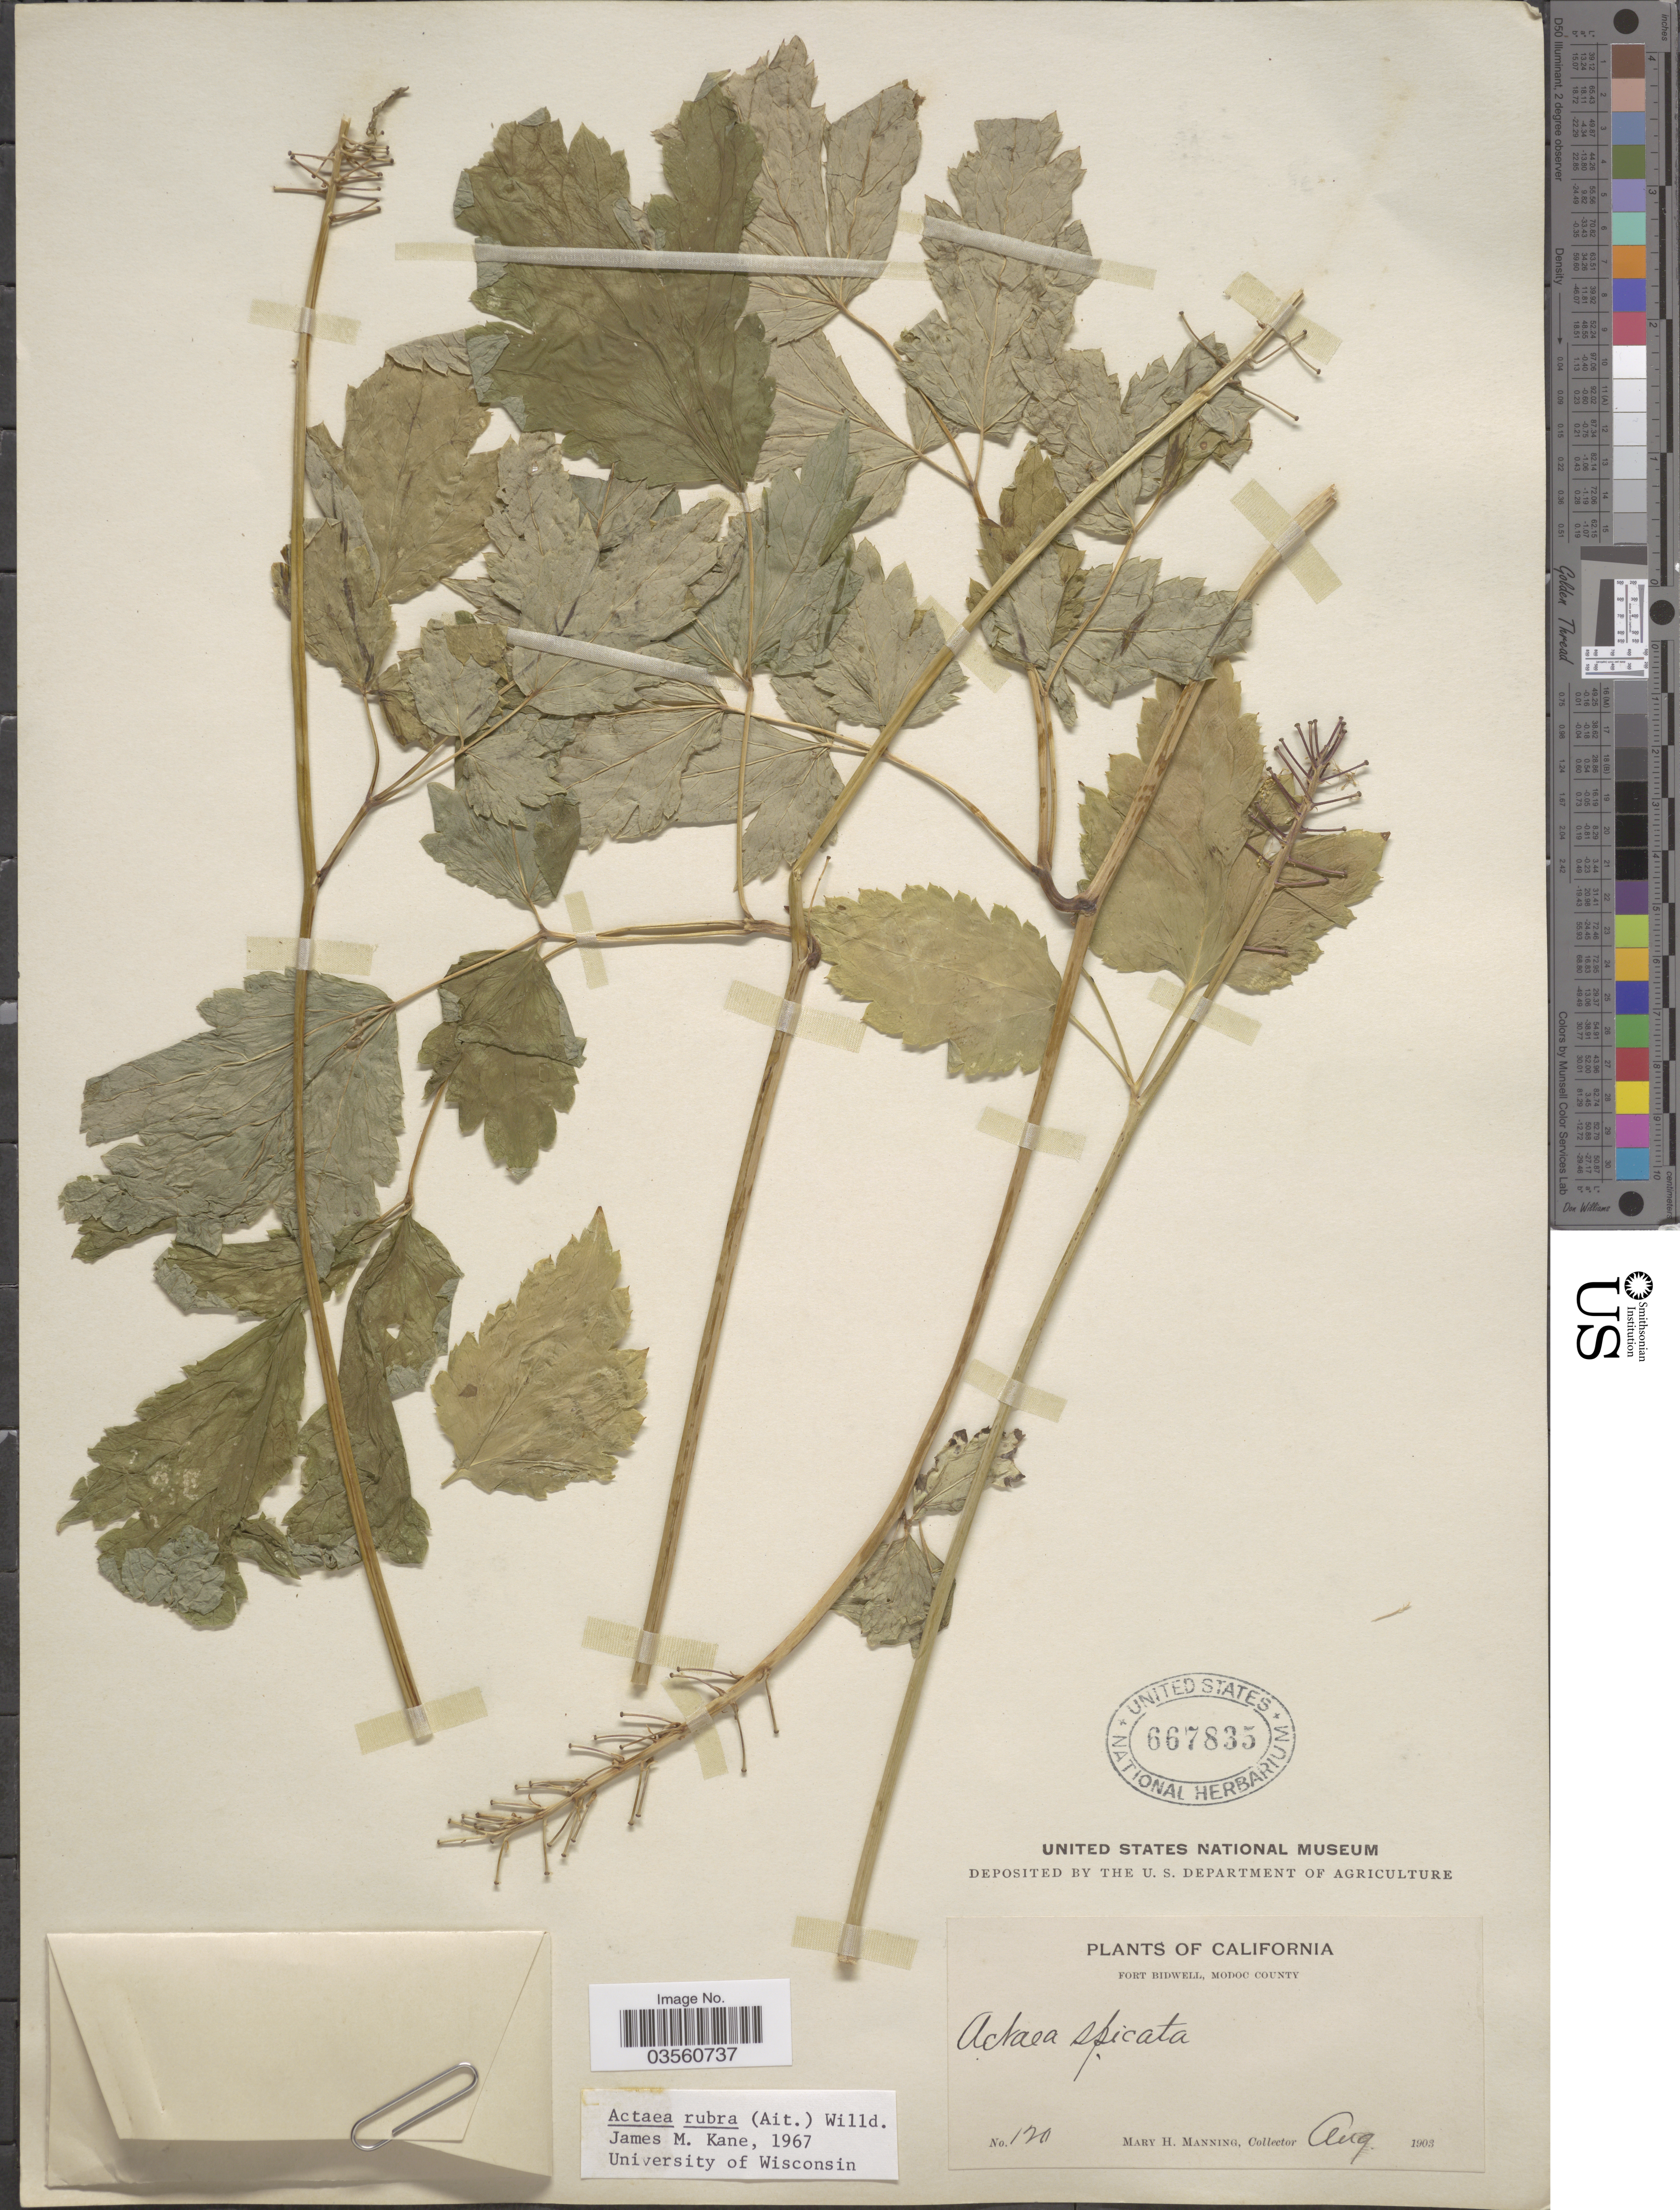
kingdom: Plantae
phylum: Tracheophyta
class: Magnoliopsida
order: Ranunculales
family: Ranunculaceae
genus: Actaea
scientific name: Actaea rubra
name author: (Aiton) Willd.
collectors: M. Manning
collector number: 120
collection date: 1903-08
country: United States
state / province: California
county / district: Modoc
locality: Fort Bidwell, Modoc County.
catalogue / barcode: US 667835